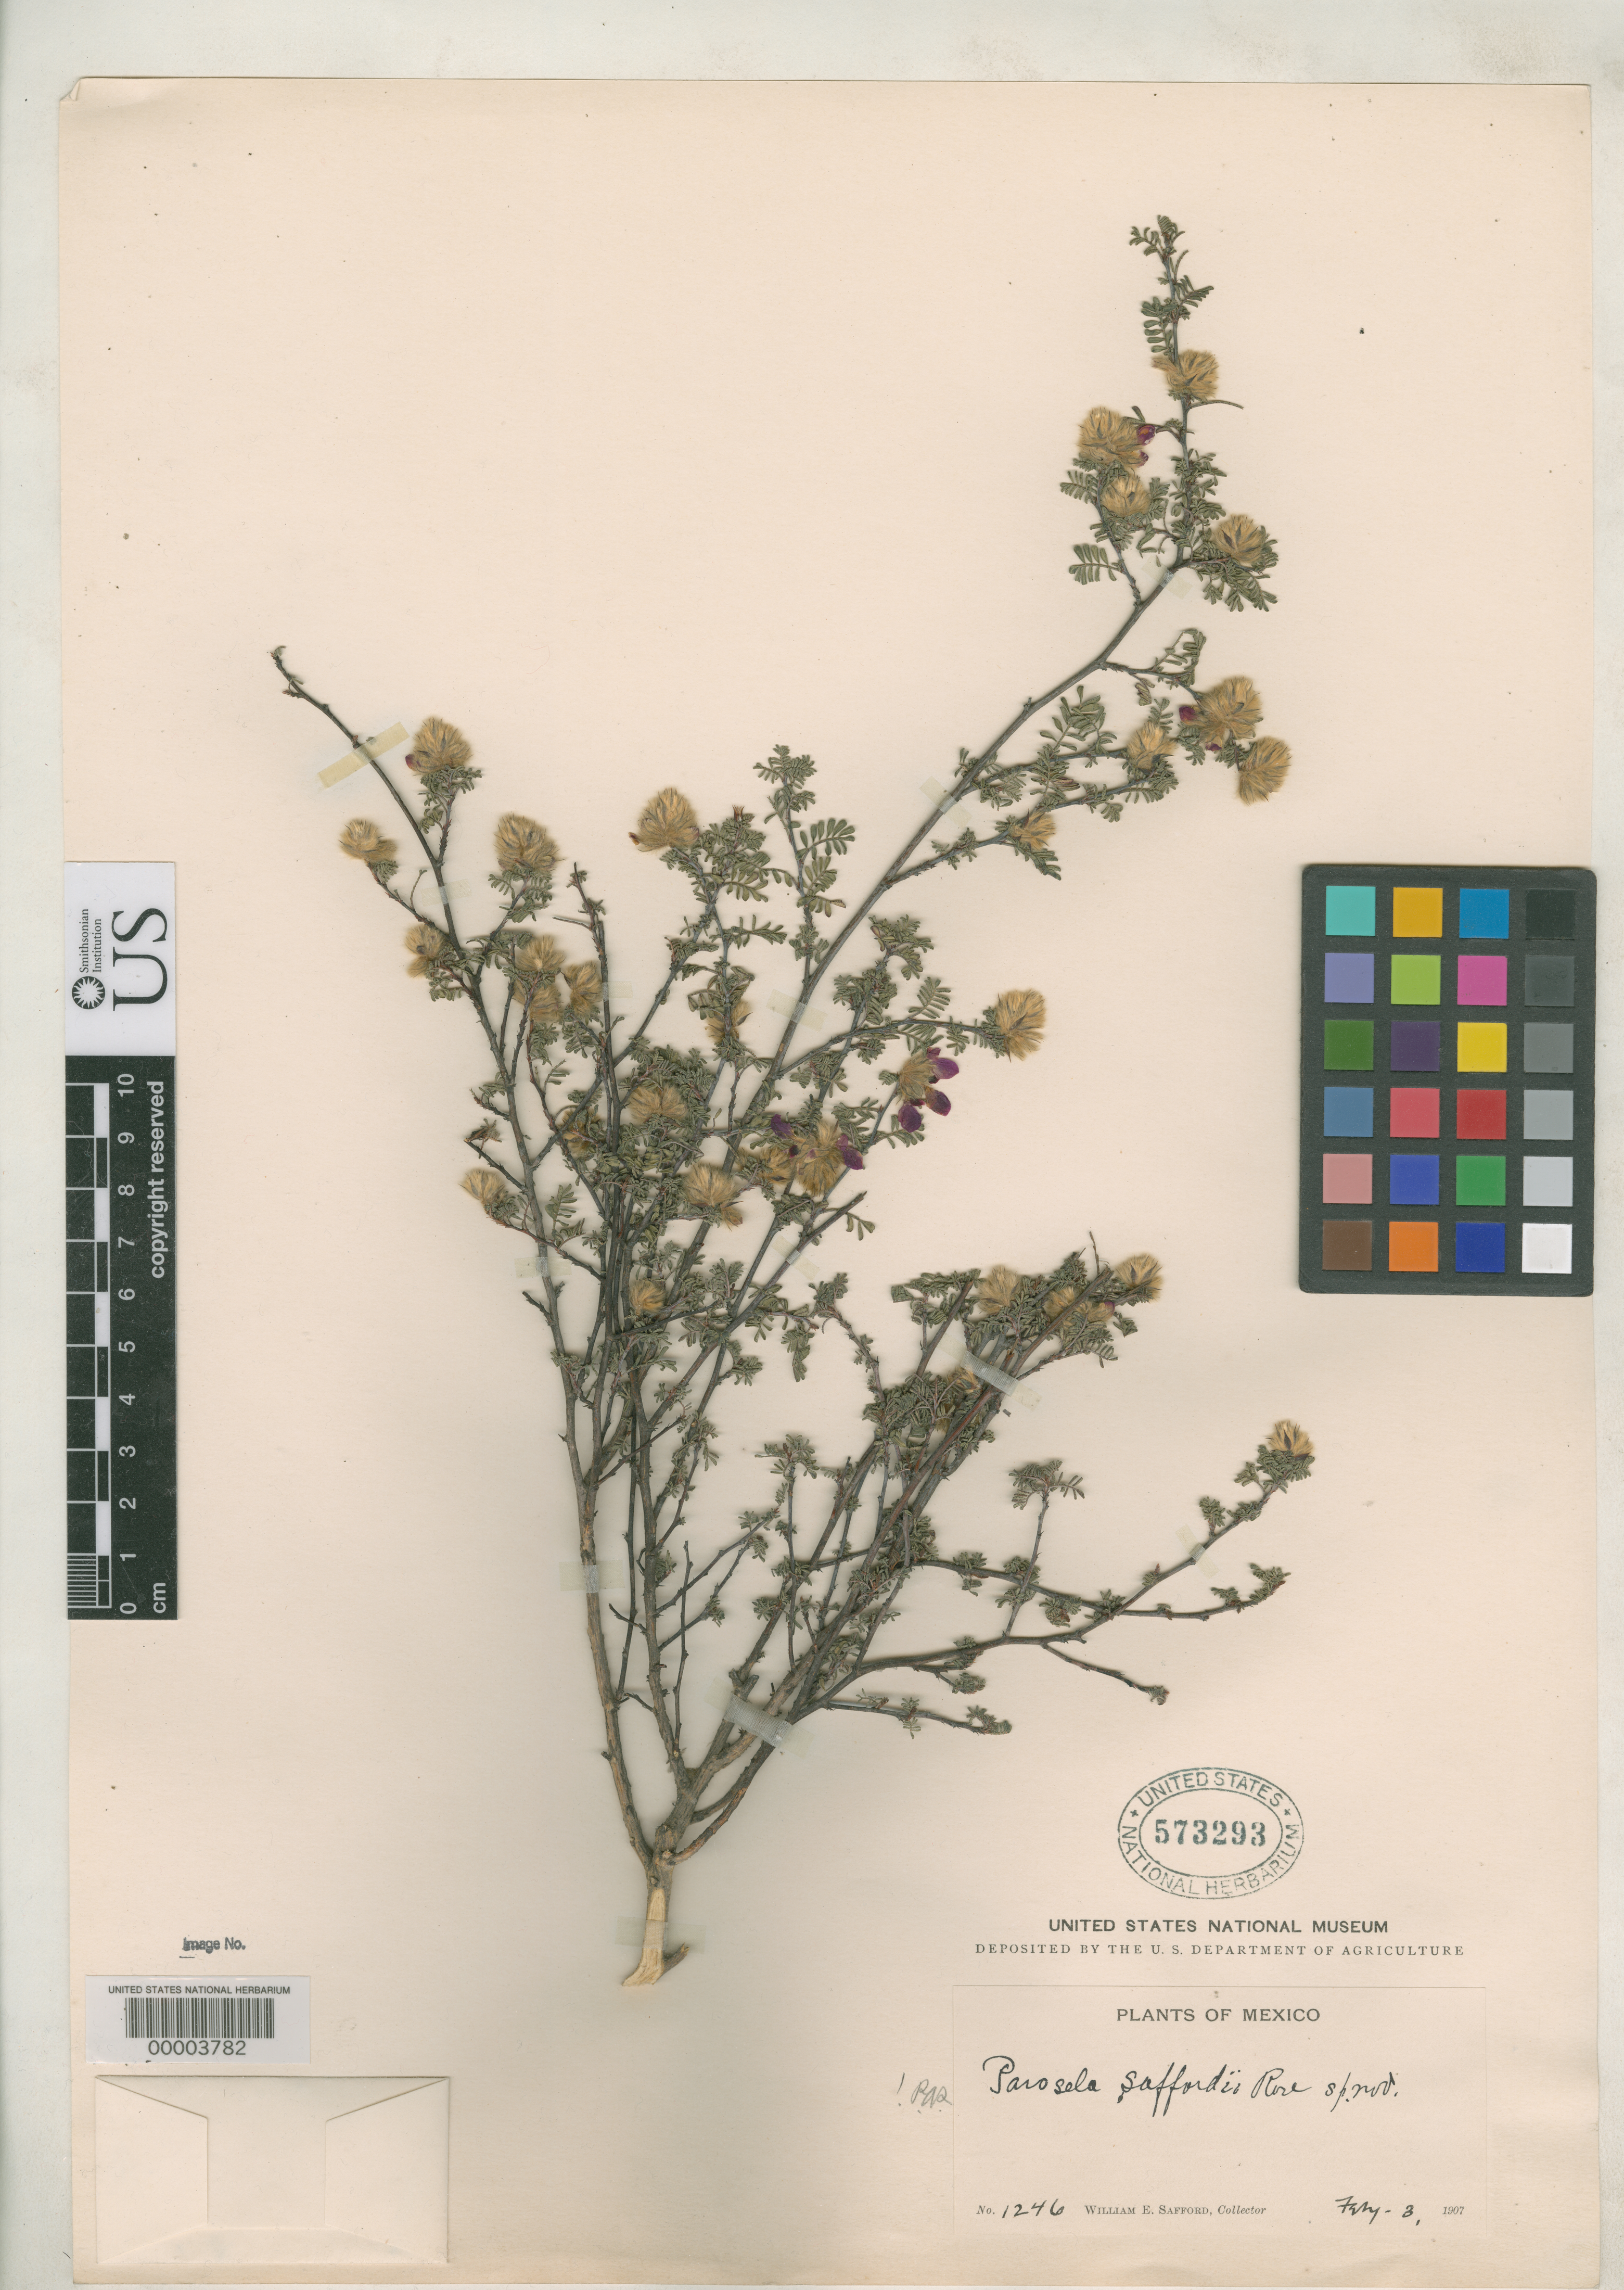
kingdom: Plantae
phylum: Tracheophyta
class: Magnoliopsida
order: Fabales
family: Fabaceae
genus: Parosela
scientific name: Parosela saffordii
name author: Rose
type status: Holotype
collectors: W. E. Safford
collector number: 1246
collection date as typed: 03 Feb 1907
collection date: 1907-02-03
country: Mexico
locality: E of Monserrat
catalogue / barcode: US 573293